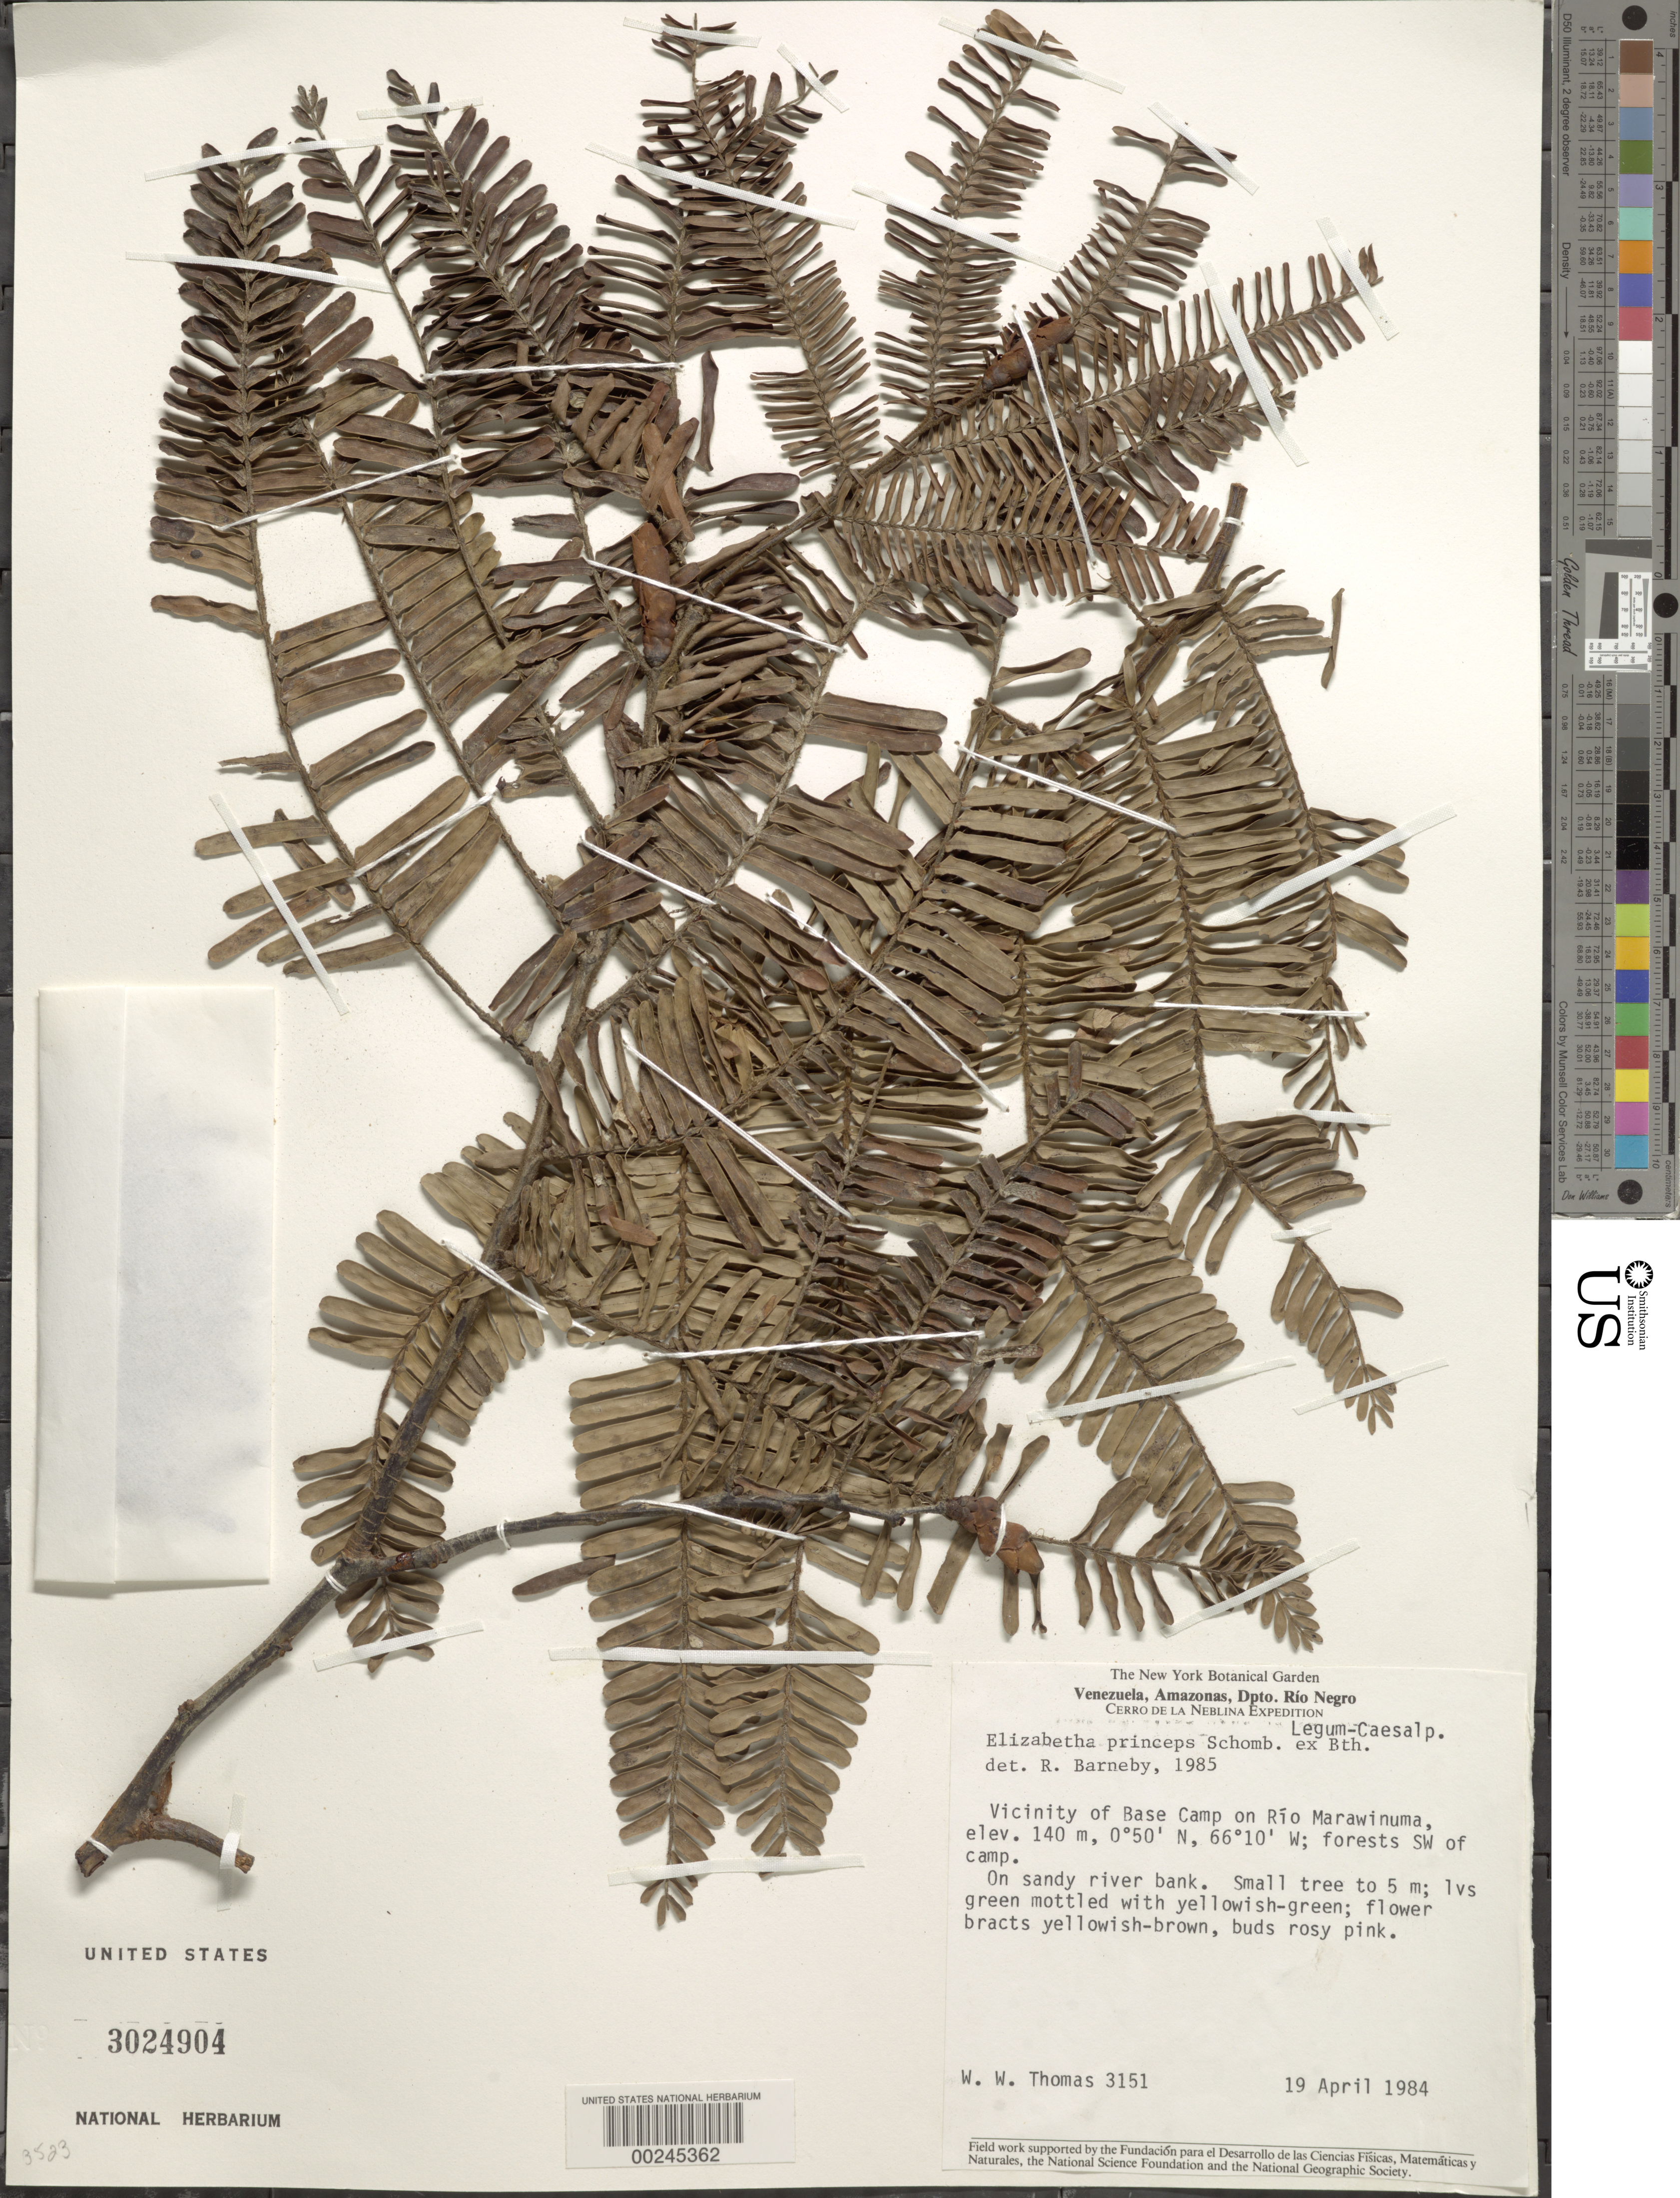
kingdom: Plantae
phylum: Tracheophyta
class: Magnoliopsida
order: Fabales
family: Fabaceae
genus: Elizabetha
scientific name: Elizabetha princeps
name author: R.H. Schomb. ex Benth.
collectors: W. W. Thomas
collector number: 3151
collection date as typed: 19 Apr 1984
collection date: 1984-04-19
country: Venezuela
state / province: Amazonas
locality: Vicinity of base camp on rio marawinuma, sw of camp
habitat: On sandy river bank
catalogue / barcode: US 3024904